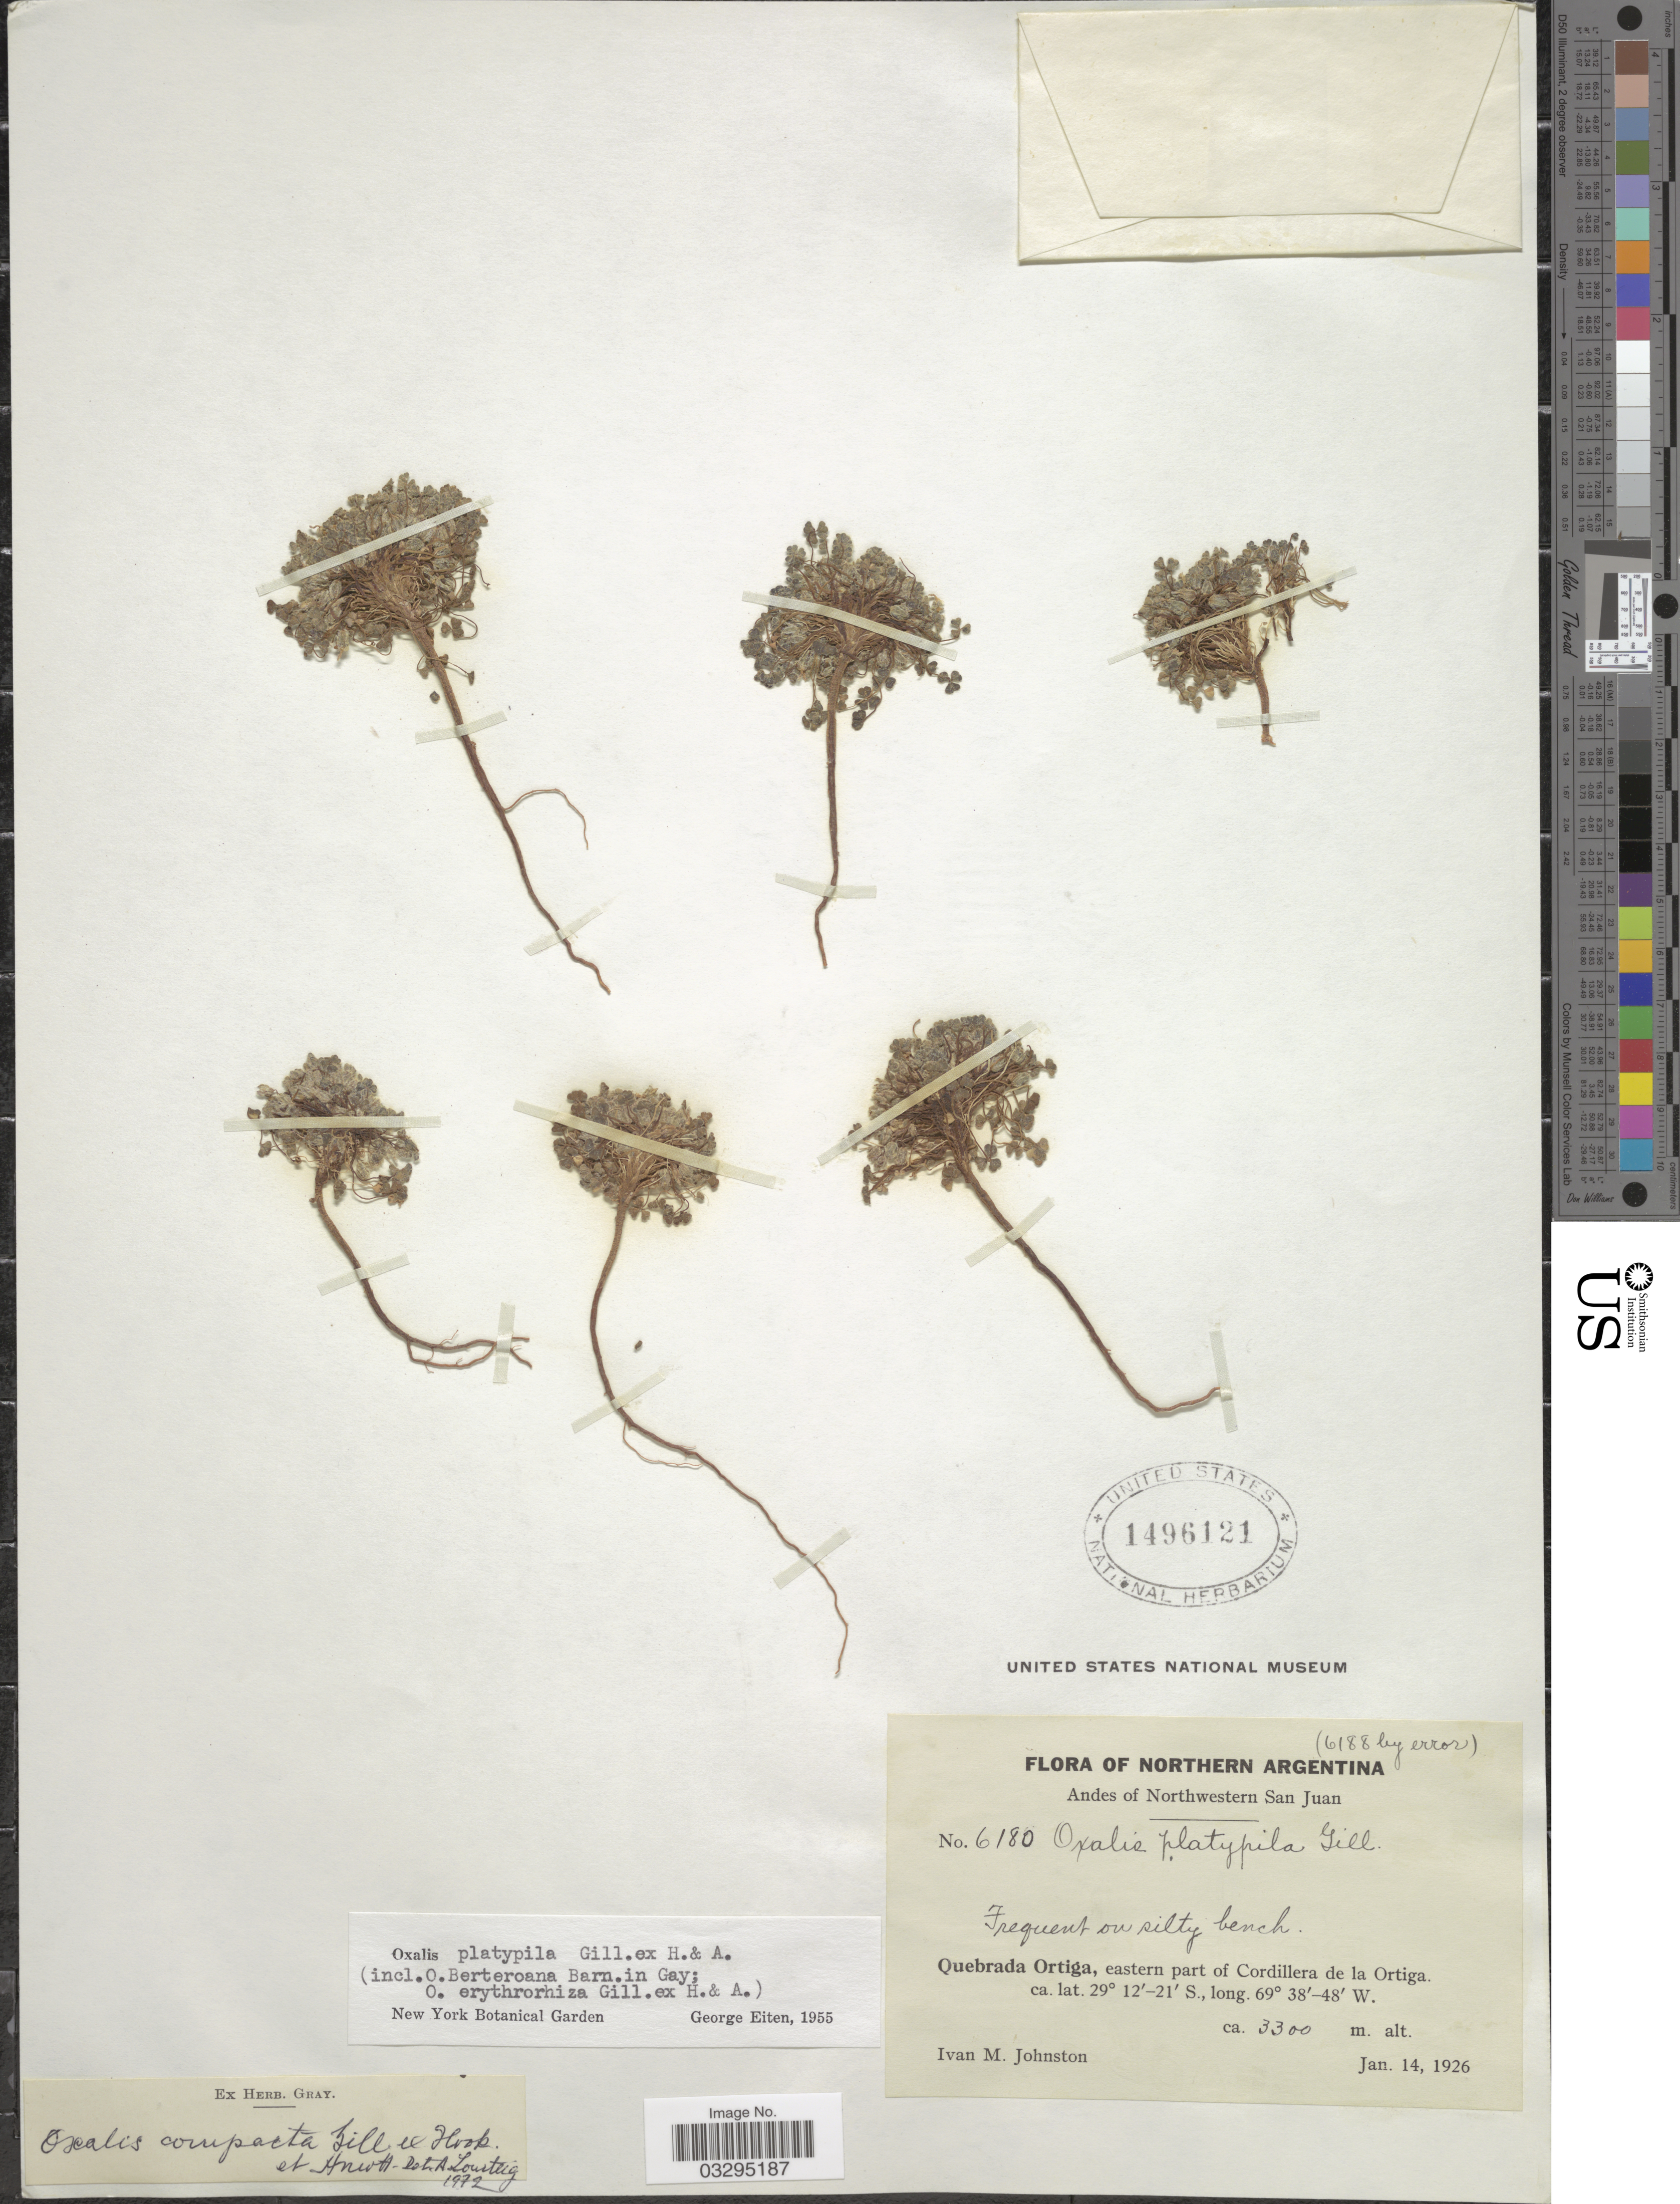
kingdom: Plantae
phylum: Tracheophyta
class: Magnoliopsida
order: Oxalidales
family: Oxalidaceae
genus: Ionoxalis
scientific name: Ionoxalis compacta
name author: Rose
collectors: I.M. Johnston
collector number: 6180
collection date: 1926-01-14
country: Argentina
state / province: San Juan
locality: Northern Argentina. Andes of Northwestern San Juan. Quebrada Ortiga, eastern part of Cordillera de la Ortiga.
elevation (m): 3300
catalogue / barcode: US 1496121